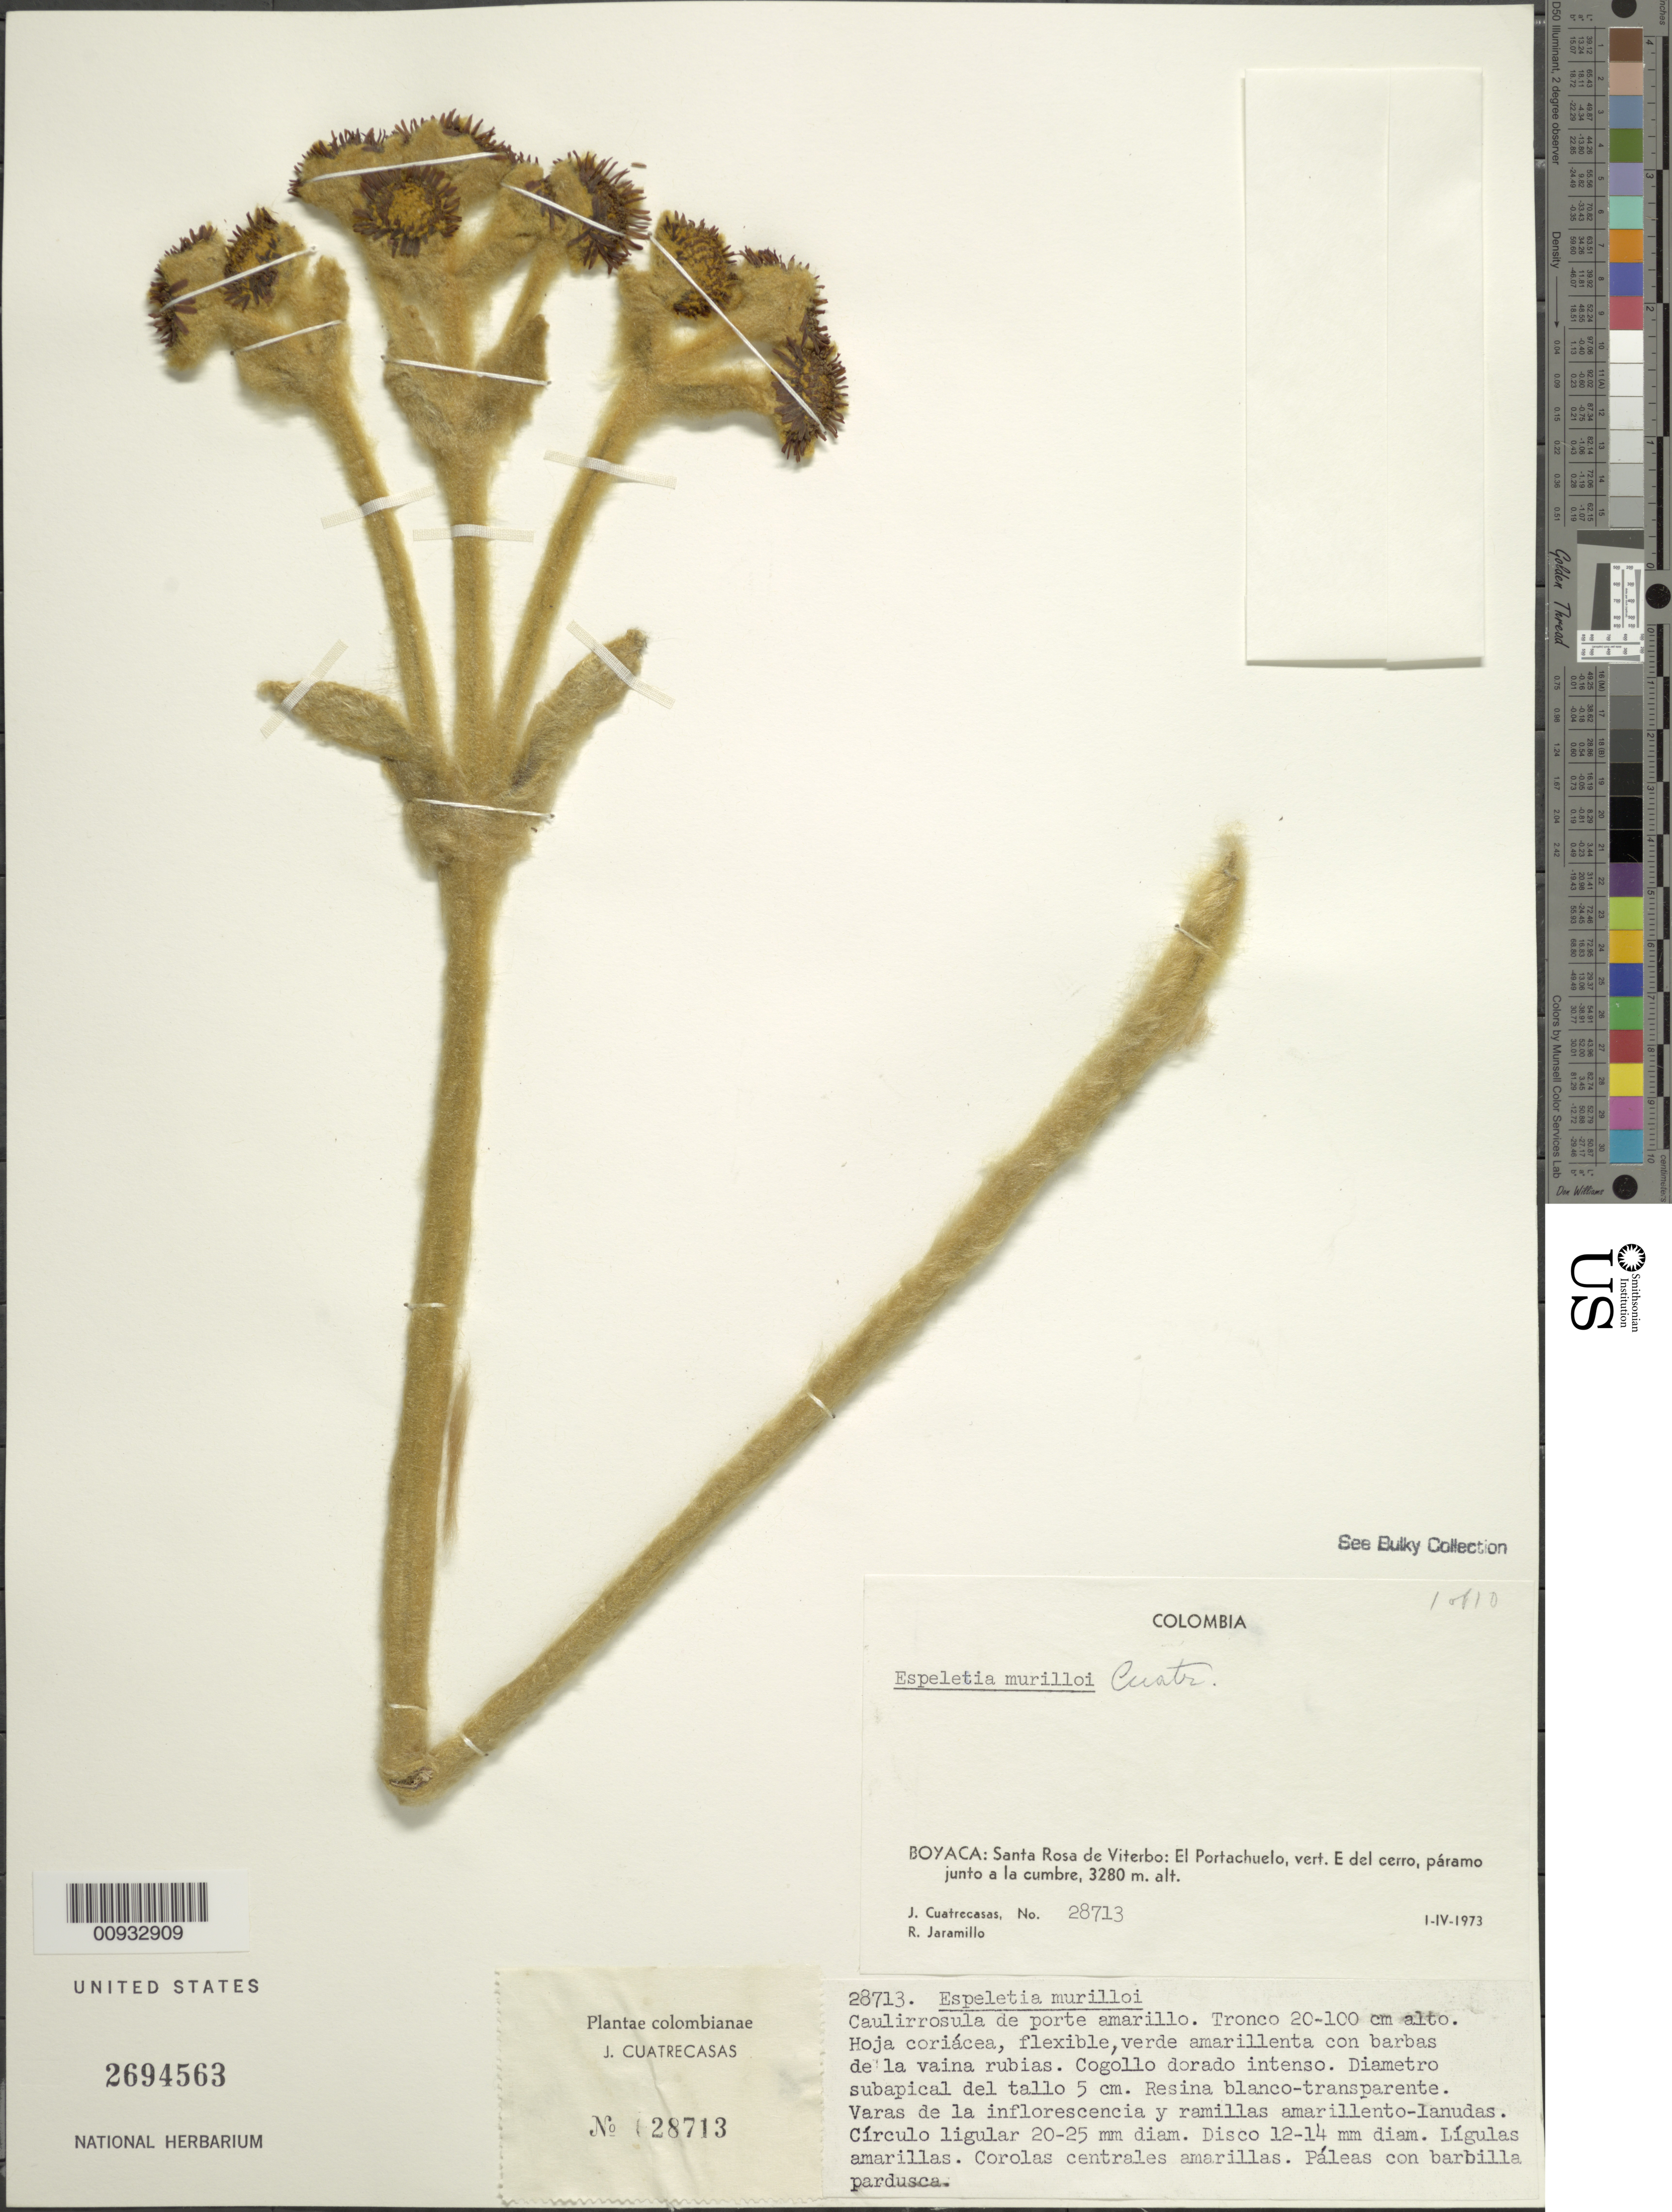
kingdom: Plantae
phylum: Tracheophyta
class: Magnoliopsida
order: Asterales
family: Asteraceae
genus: Espeletia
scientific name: Espeletia murilloi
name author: Cuatrec.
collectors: J. Cuatrecasas & R. Jaramillo M.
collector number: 28713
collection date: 1973-04-01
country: Colombia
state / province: Boyacá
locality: Santa Rosa de Viterbo, El Portachuelo, vert. E del cerro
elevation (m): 3280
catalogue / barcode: US 2694563